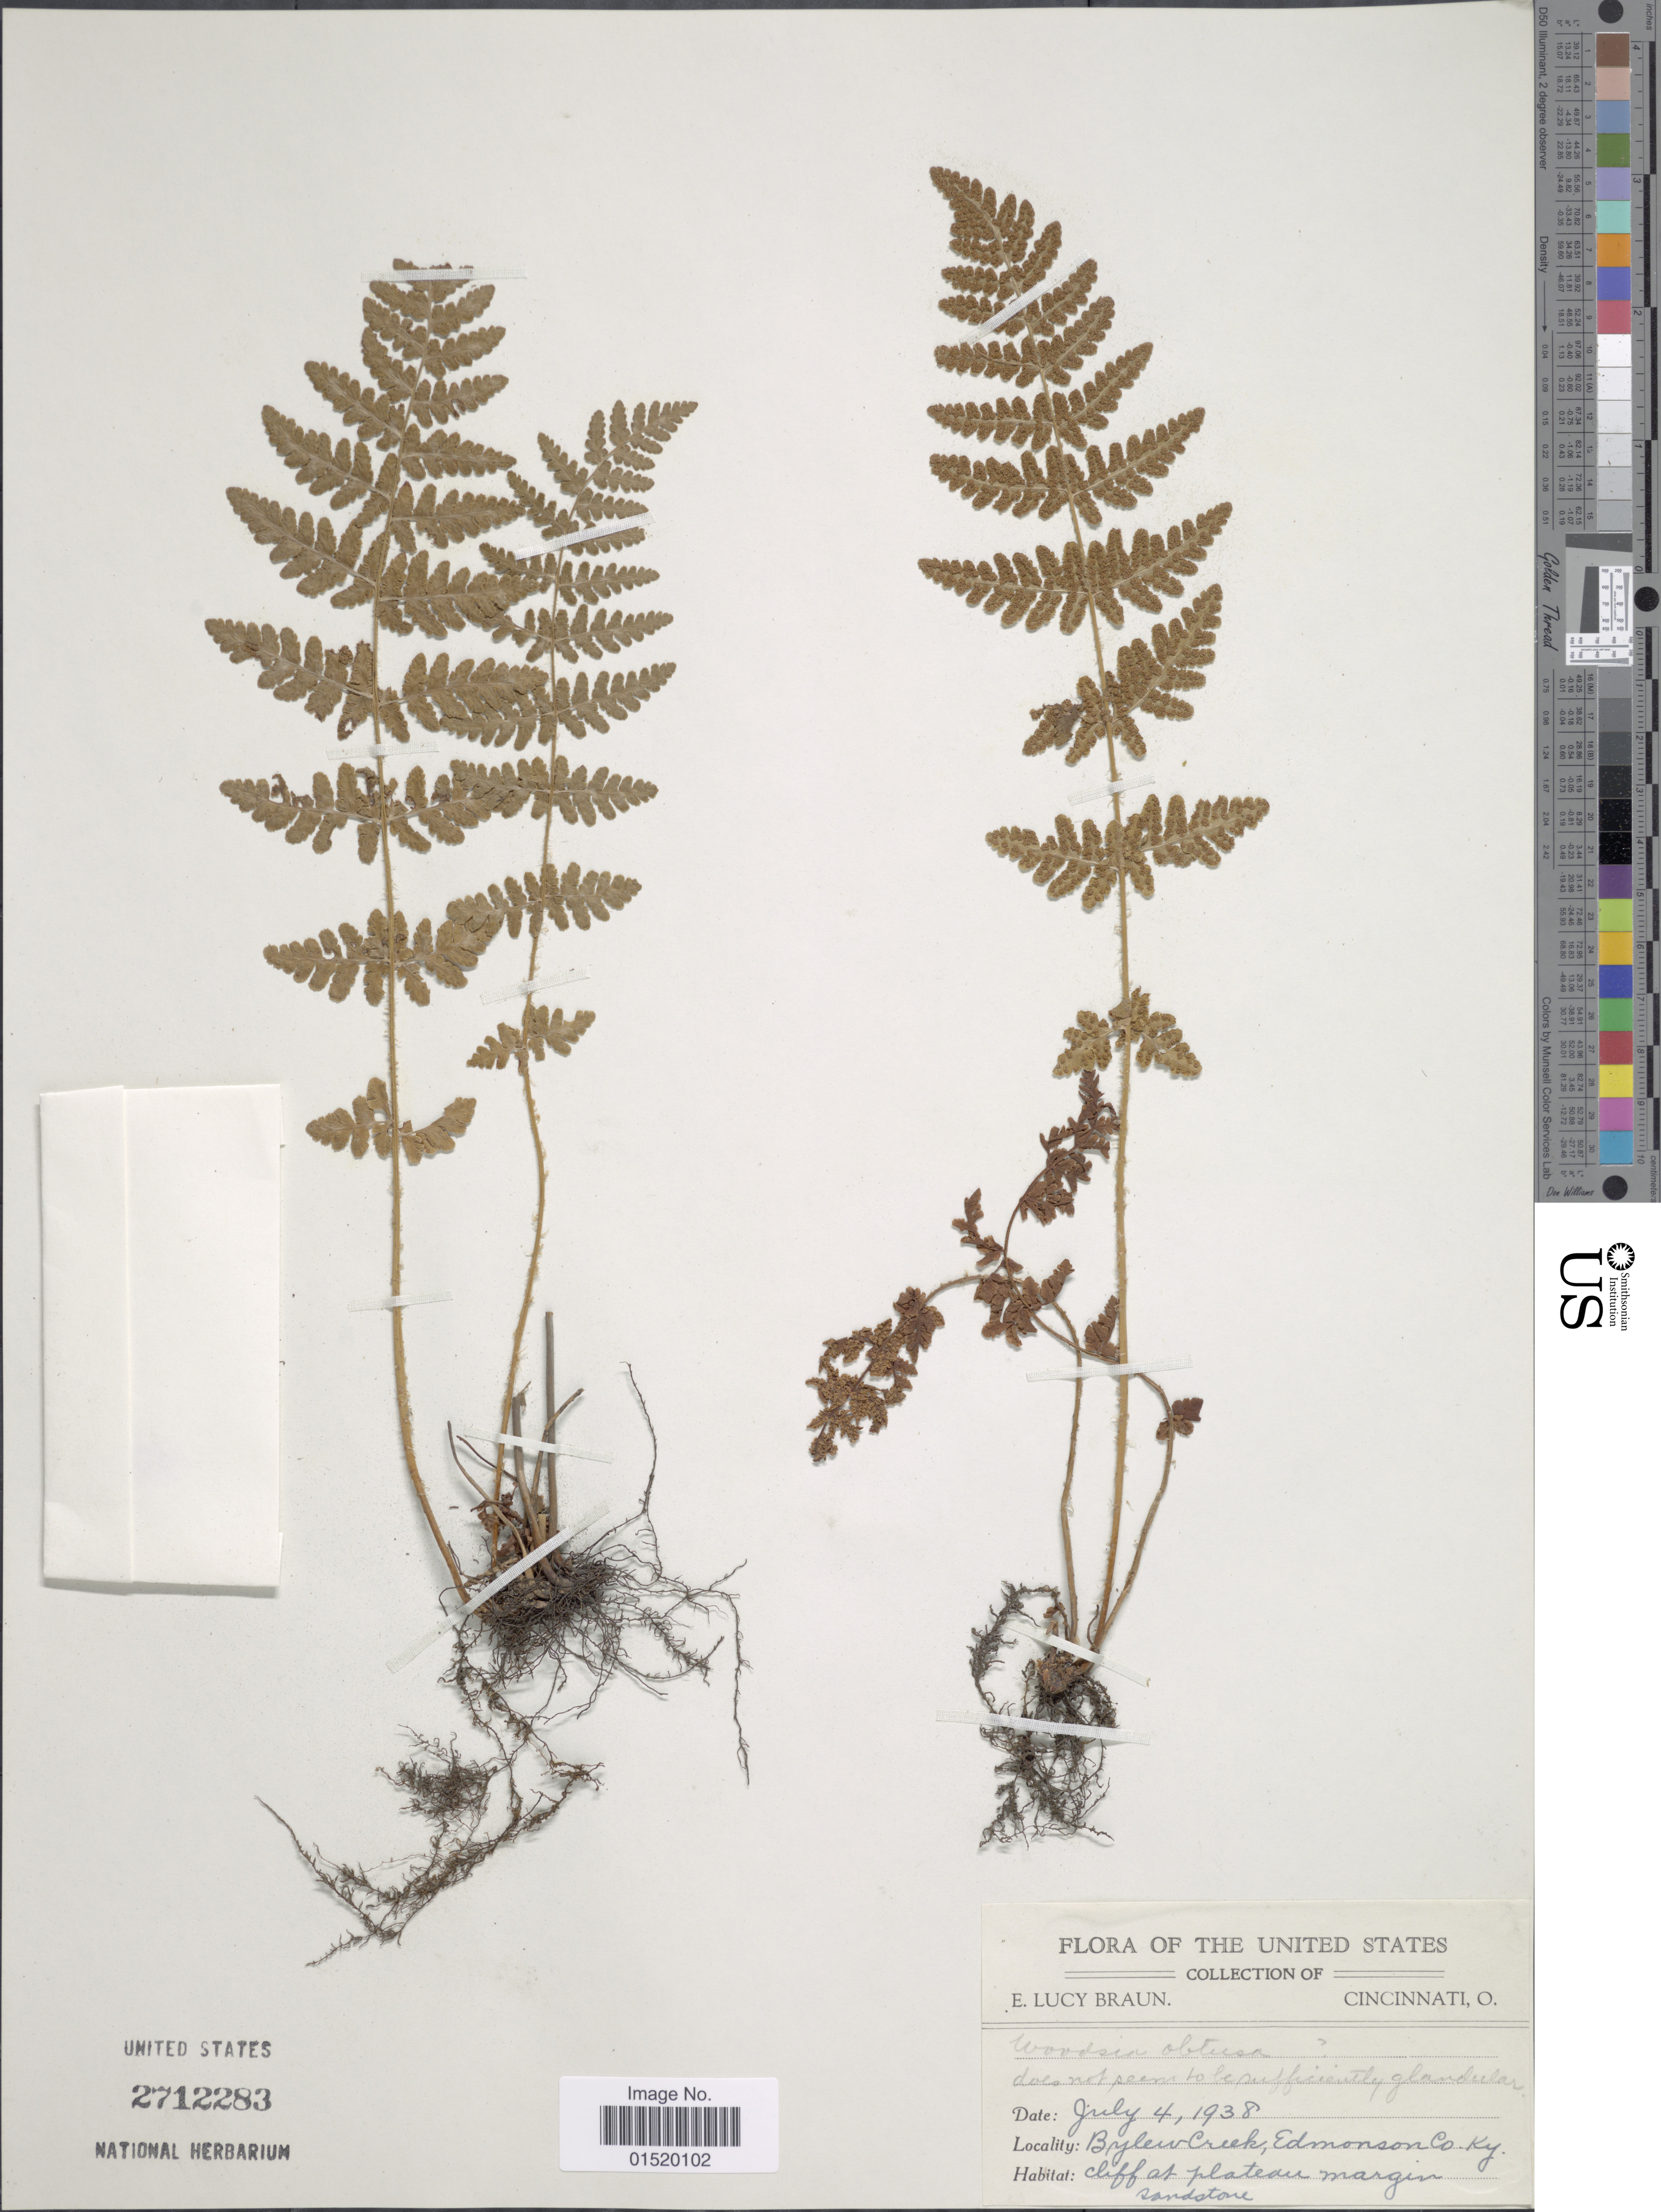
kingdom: Plantae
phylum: Tracheophyta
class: Polypodiopsida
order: Polypodiales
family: Woodsiaceae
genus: Woodsia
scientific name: Woodsia obtusa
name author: (Spreng.) Torr.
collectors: E. L. Braun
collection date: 1938-07-04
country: United States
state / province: Kentucky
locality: Byleiv Creek, Edmonson Co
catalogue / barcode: US 2712283